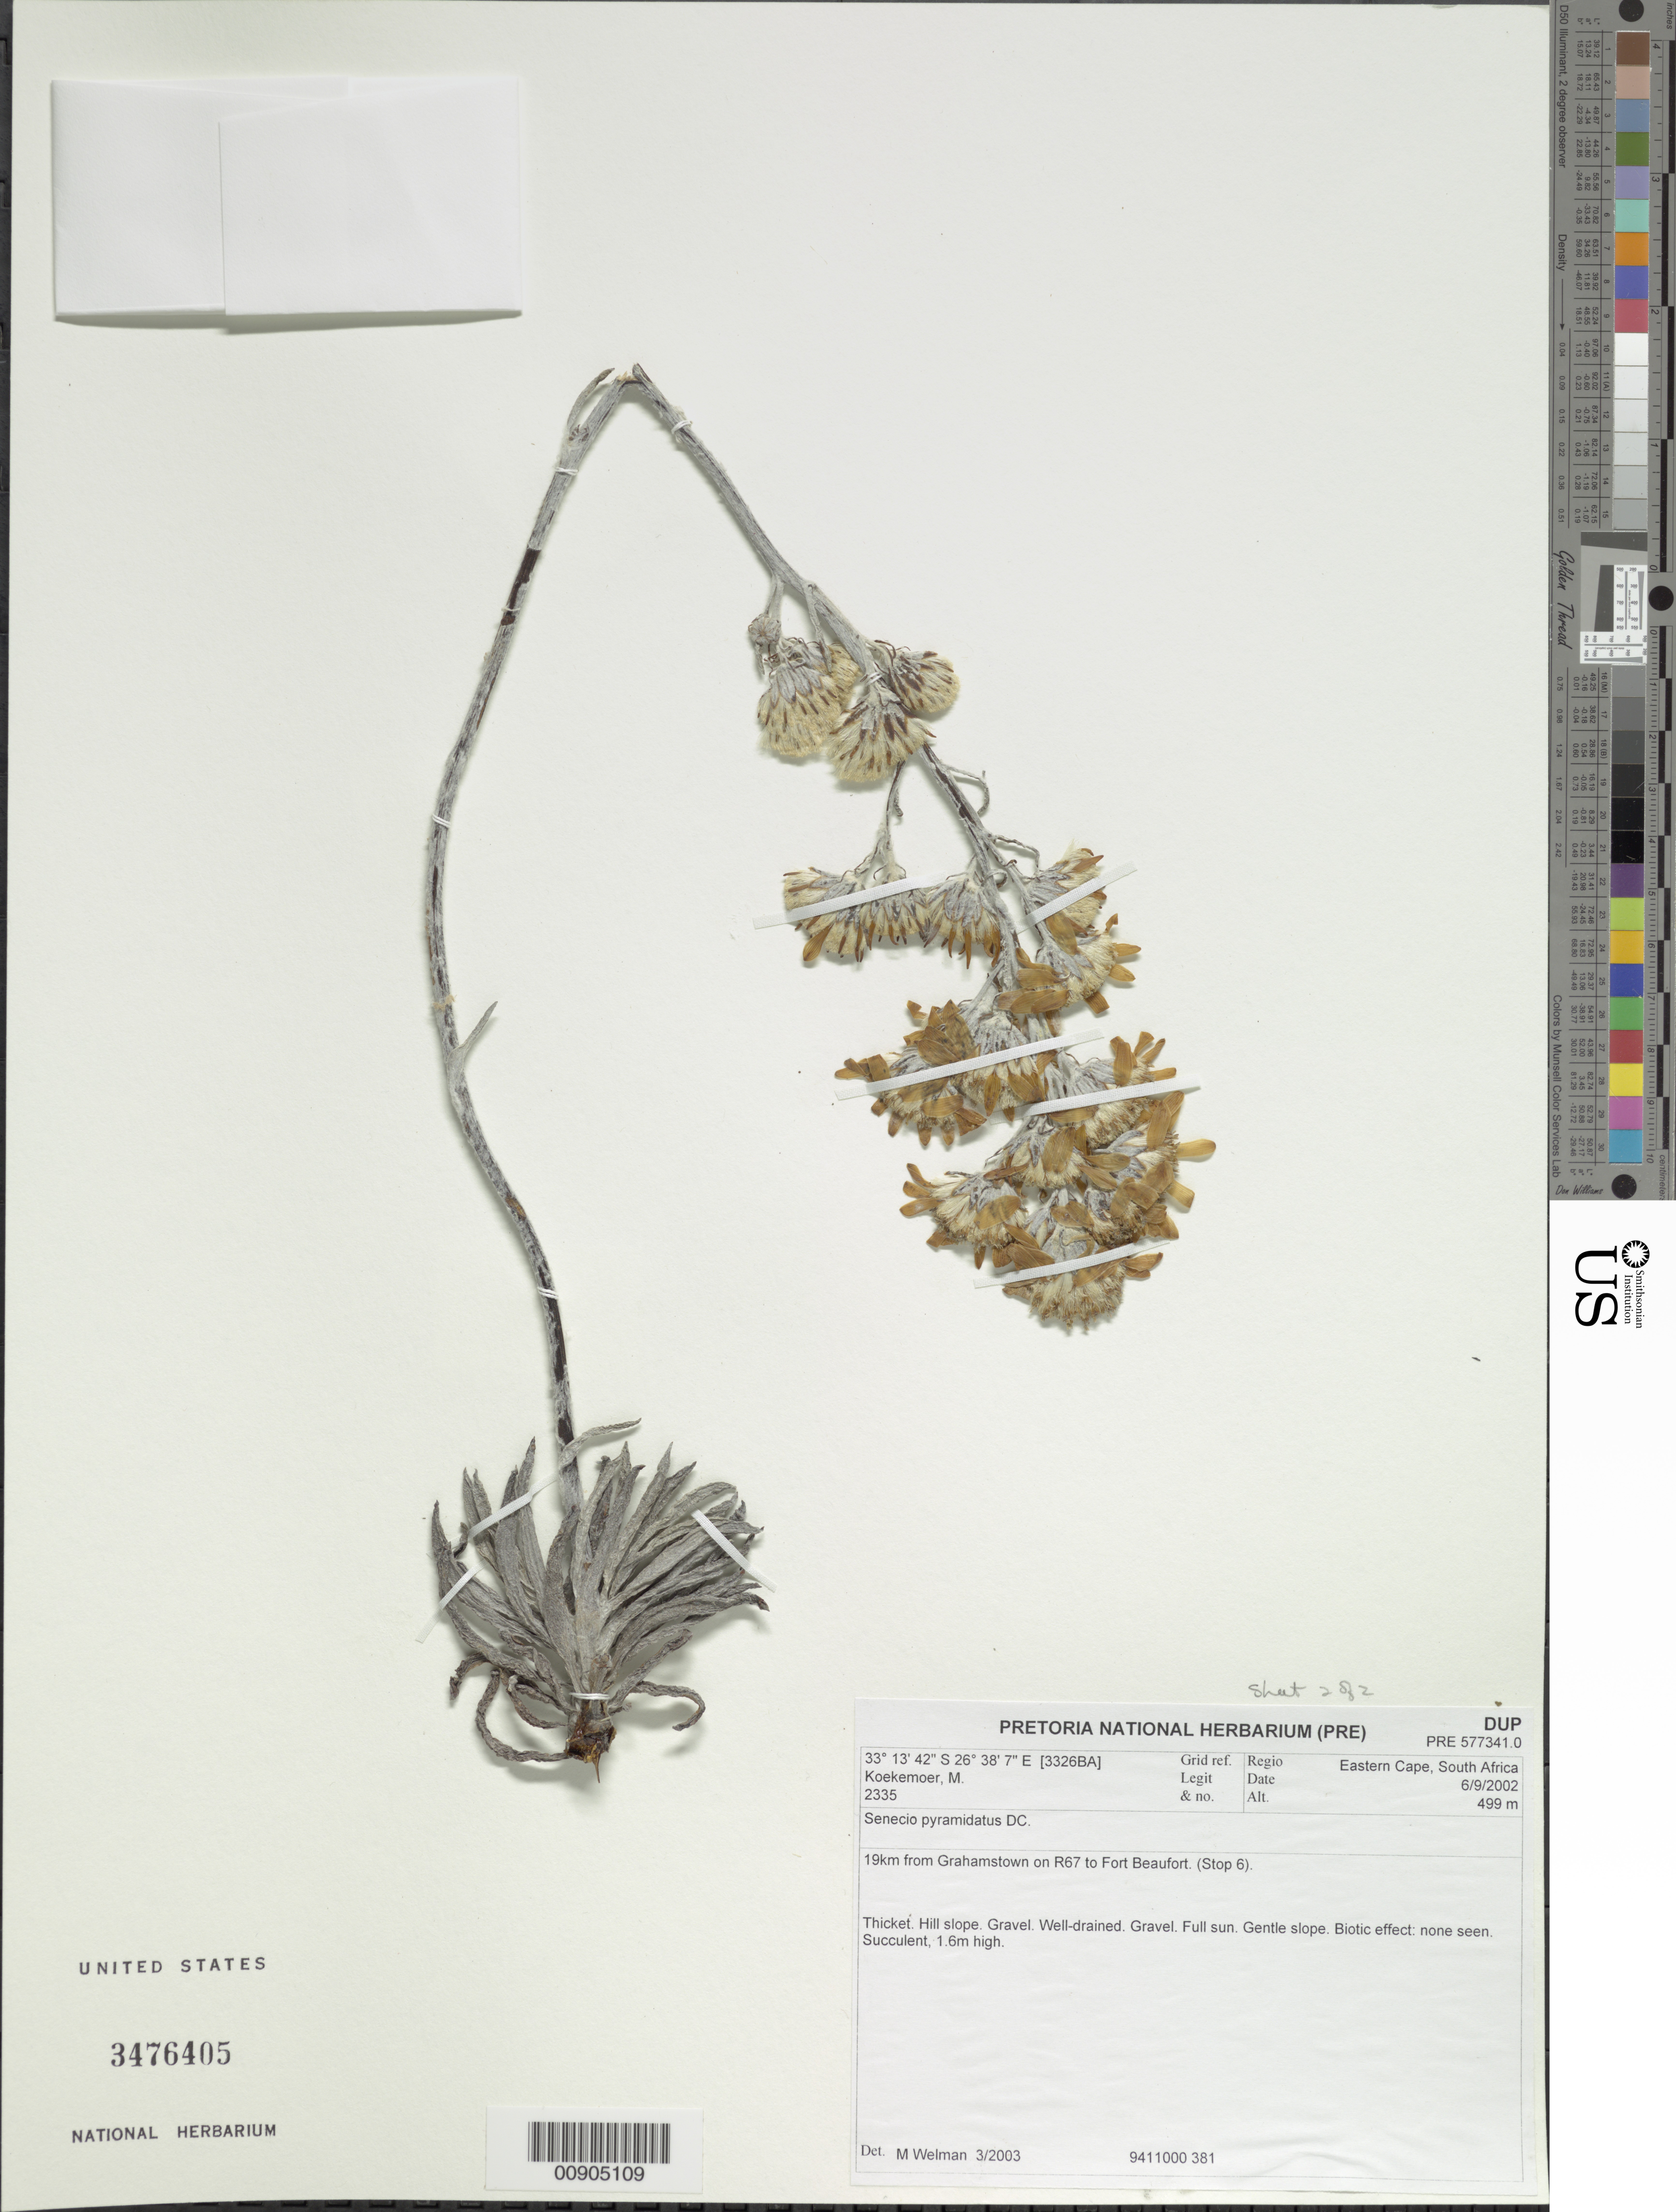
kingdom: Plantae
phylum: Tracheophyta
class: Magnoliopsida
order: Asterales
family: Asteraceae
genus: Senecio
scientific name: Senecio pyramidatus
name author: DC.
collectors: M. Koekemoer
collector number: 2335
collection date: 2002-09-06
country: South Africa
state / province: Eastern Cape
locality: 19 km from Grahamstown on R67 to Fort Beaufort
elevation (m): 499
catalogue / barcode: US 3476405